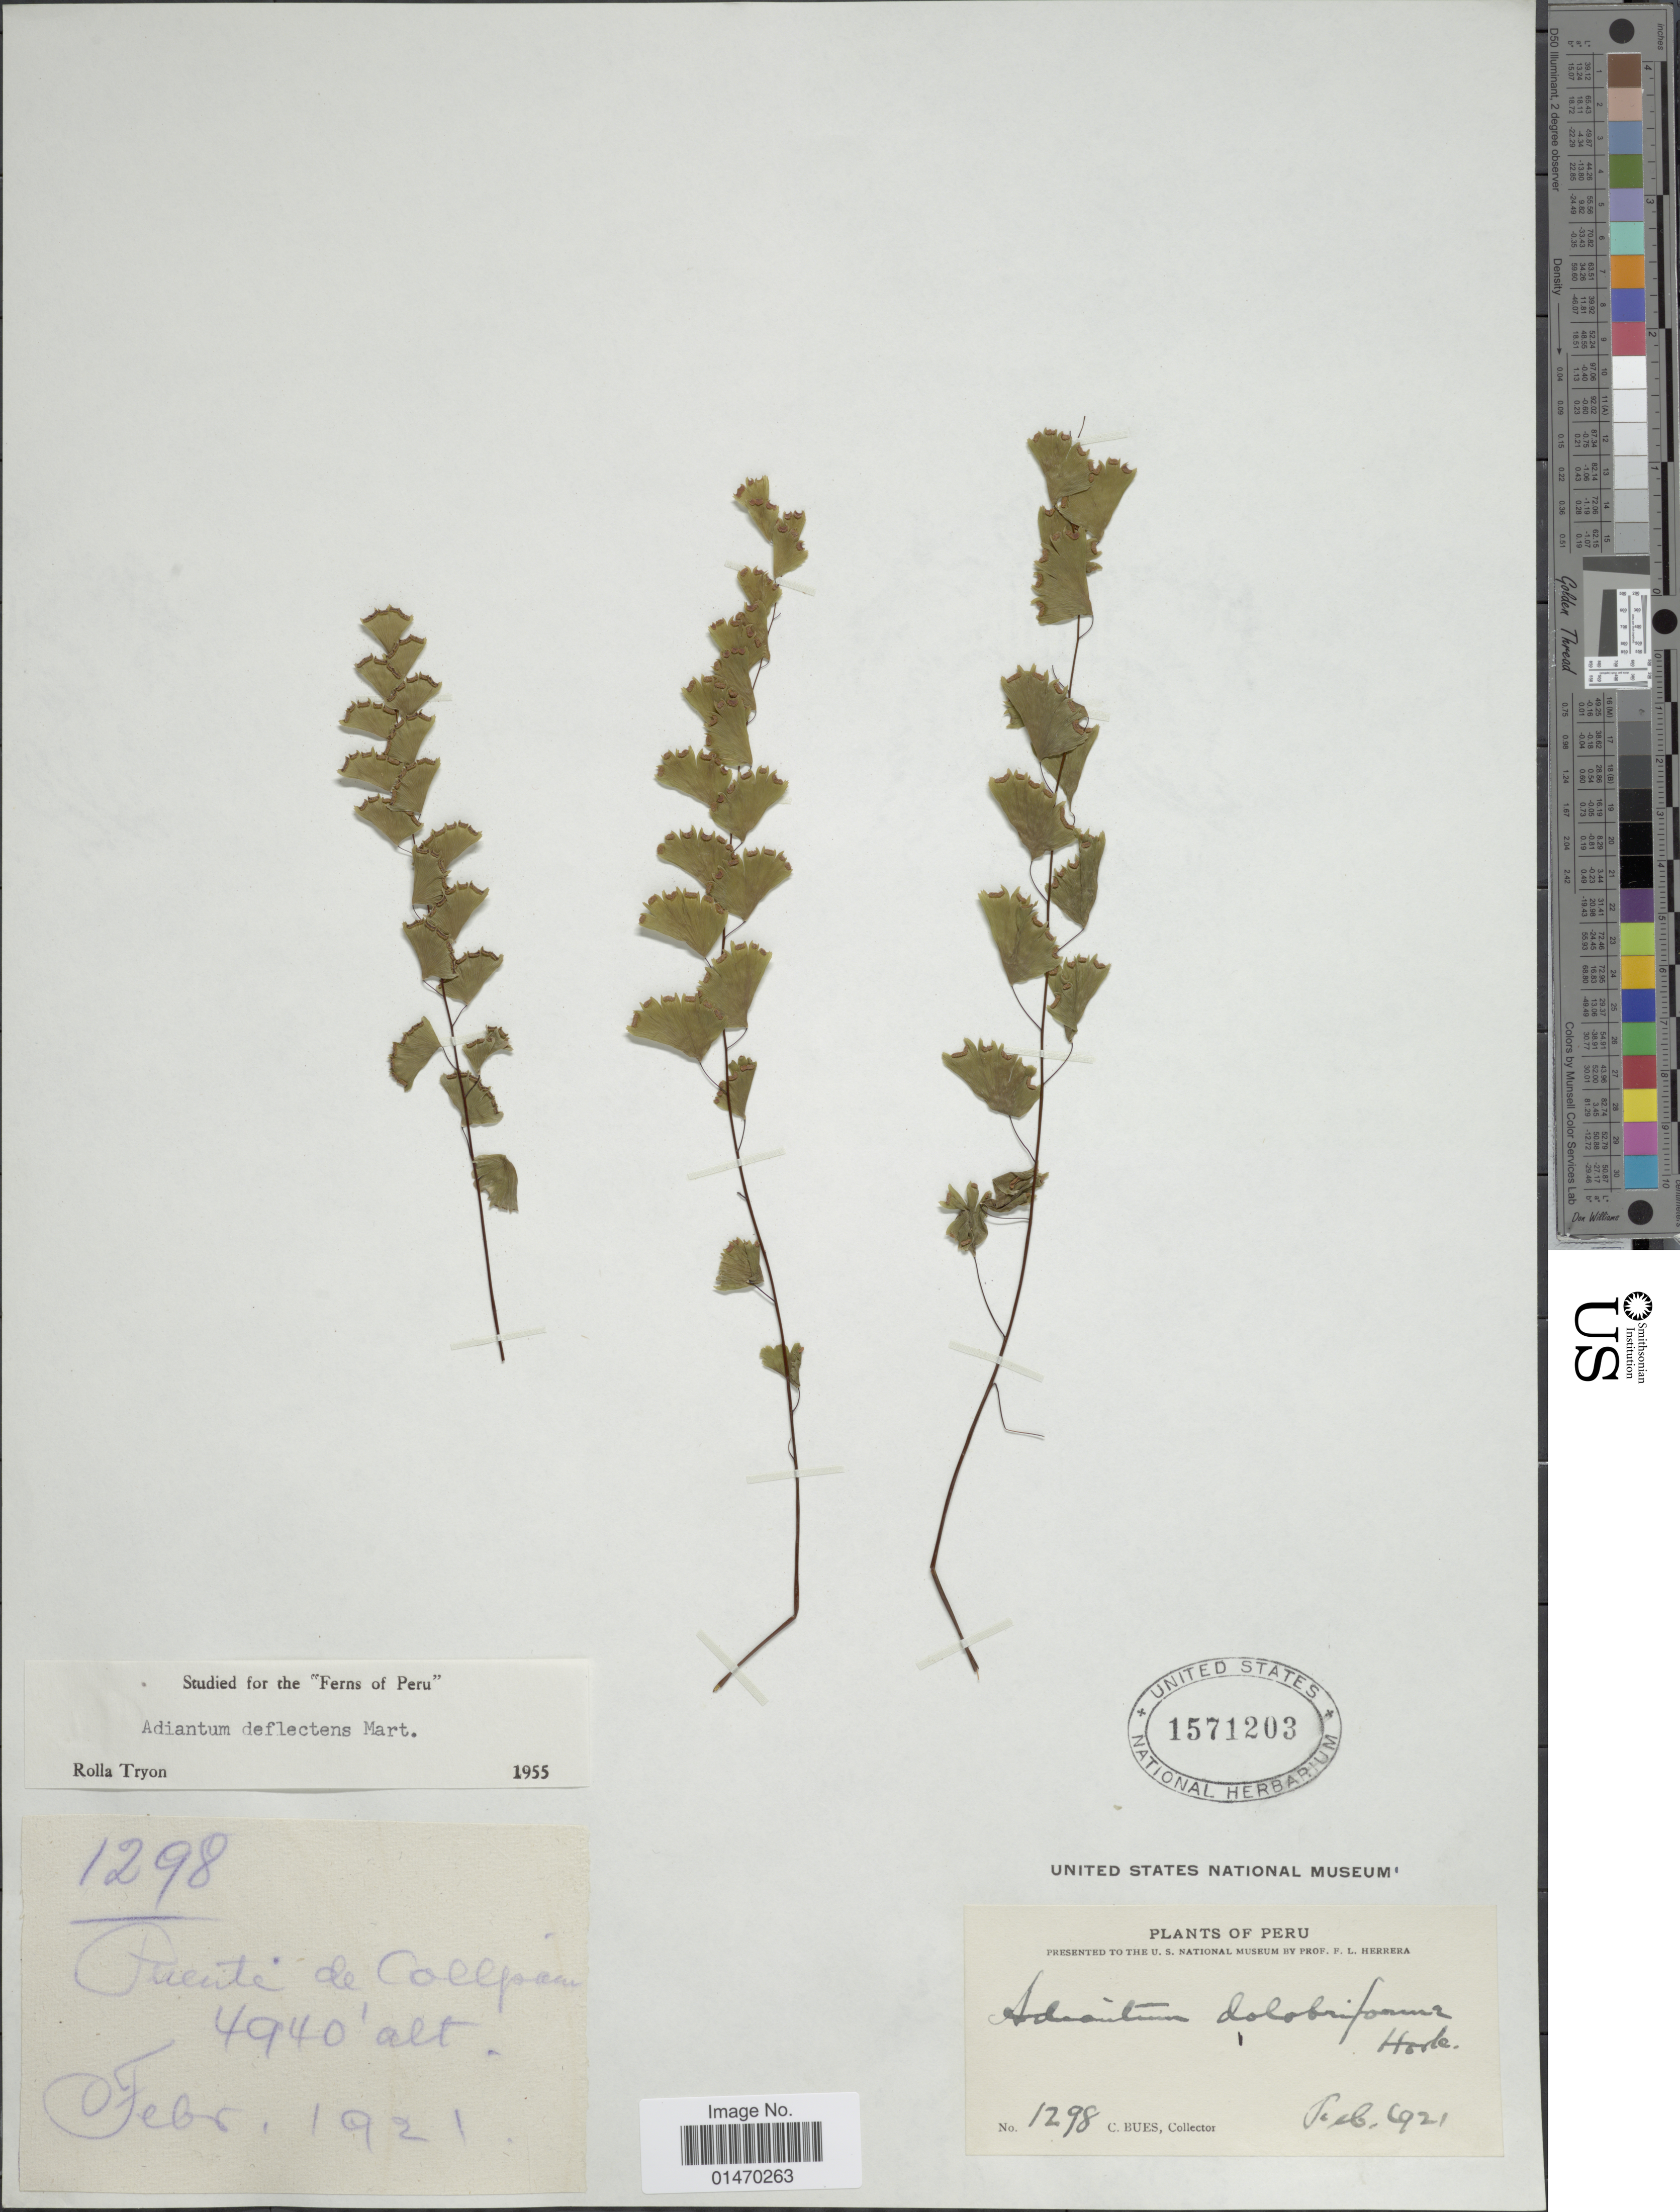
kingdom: Plantae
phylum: Tracheophyta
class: Polypodiopsida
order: Polypodiales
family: Pteridaceae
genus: Adiantum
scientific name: Adiantum deflectens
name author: Mart.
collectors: C. Bues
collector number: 1298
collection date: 1921-02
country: Peru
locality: Puente de Collpau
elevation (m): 1506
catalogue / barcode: US 1571203